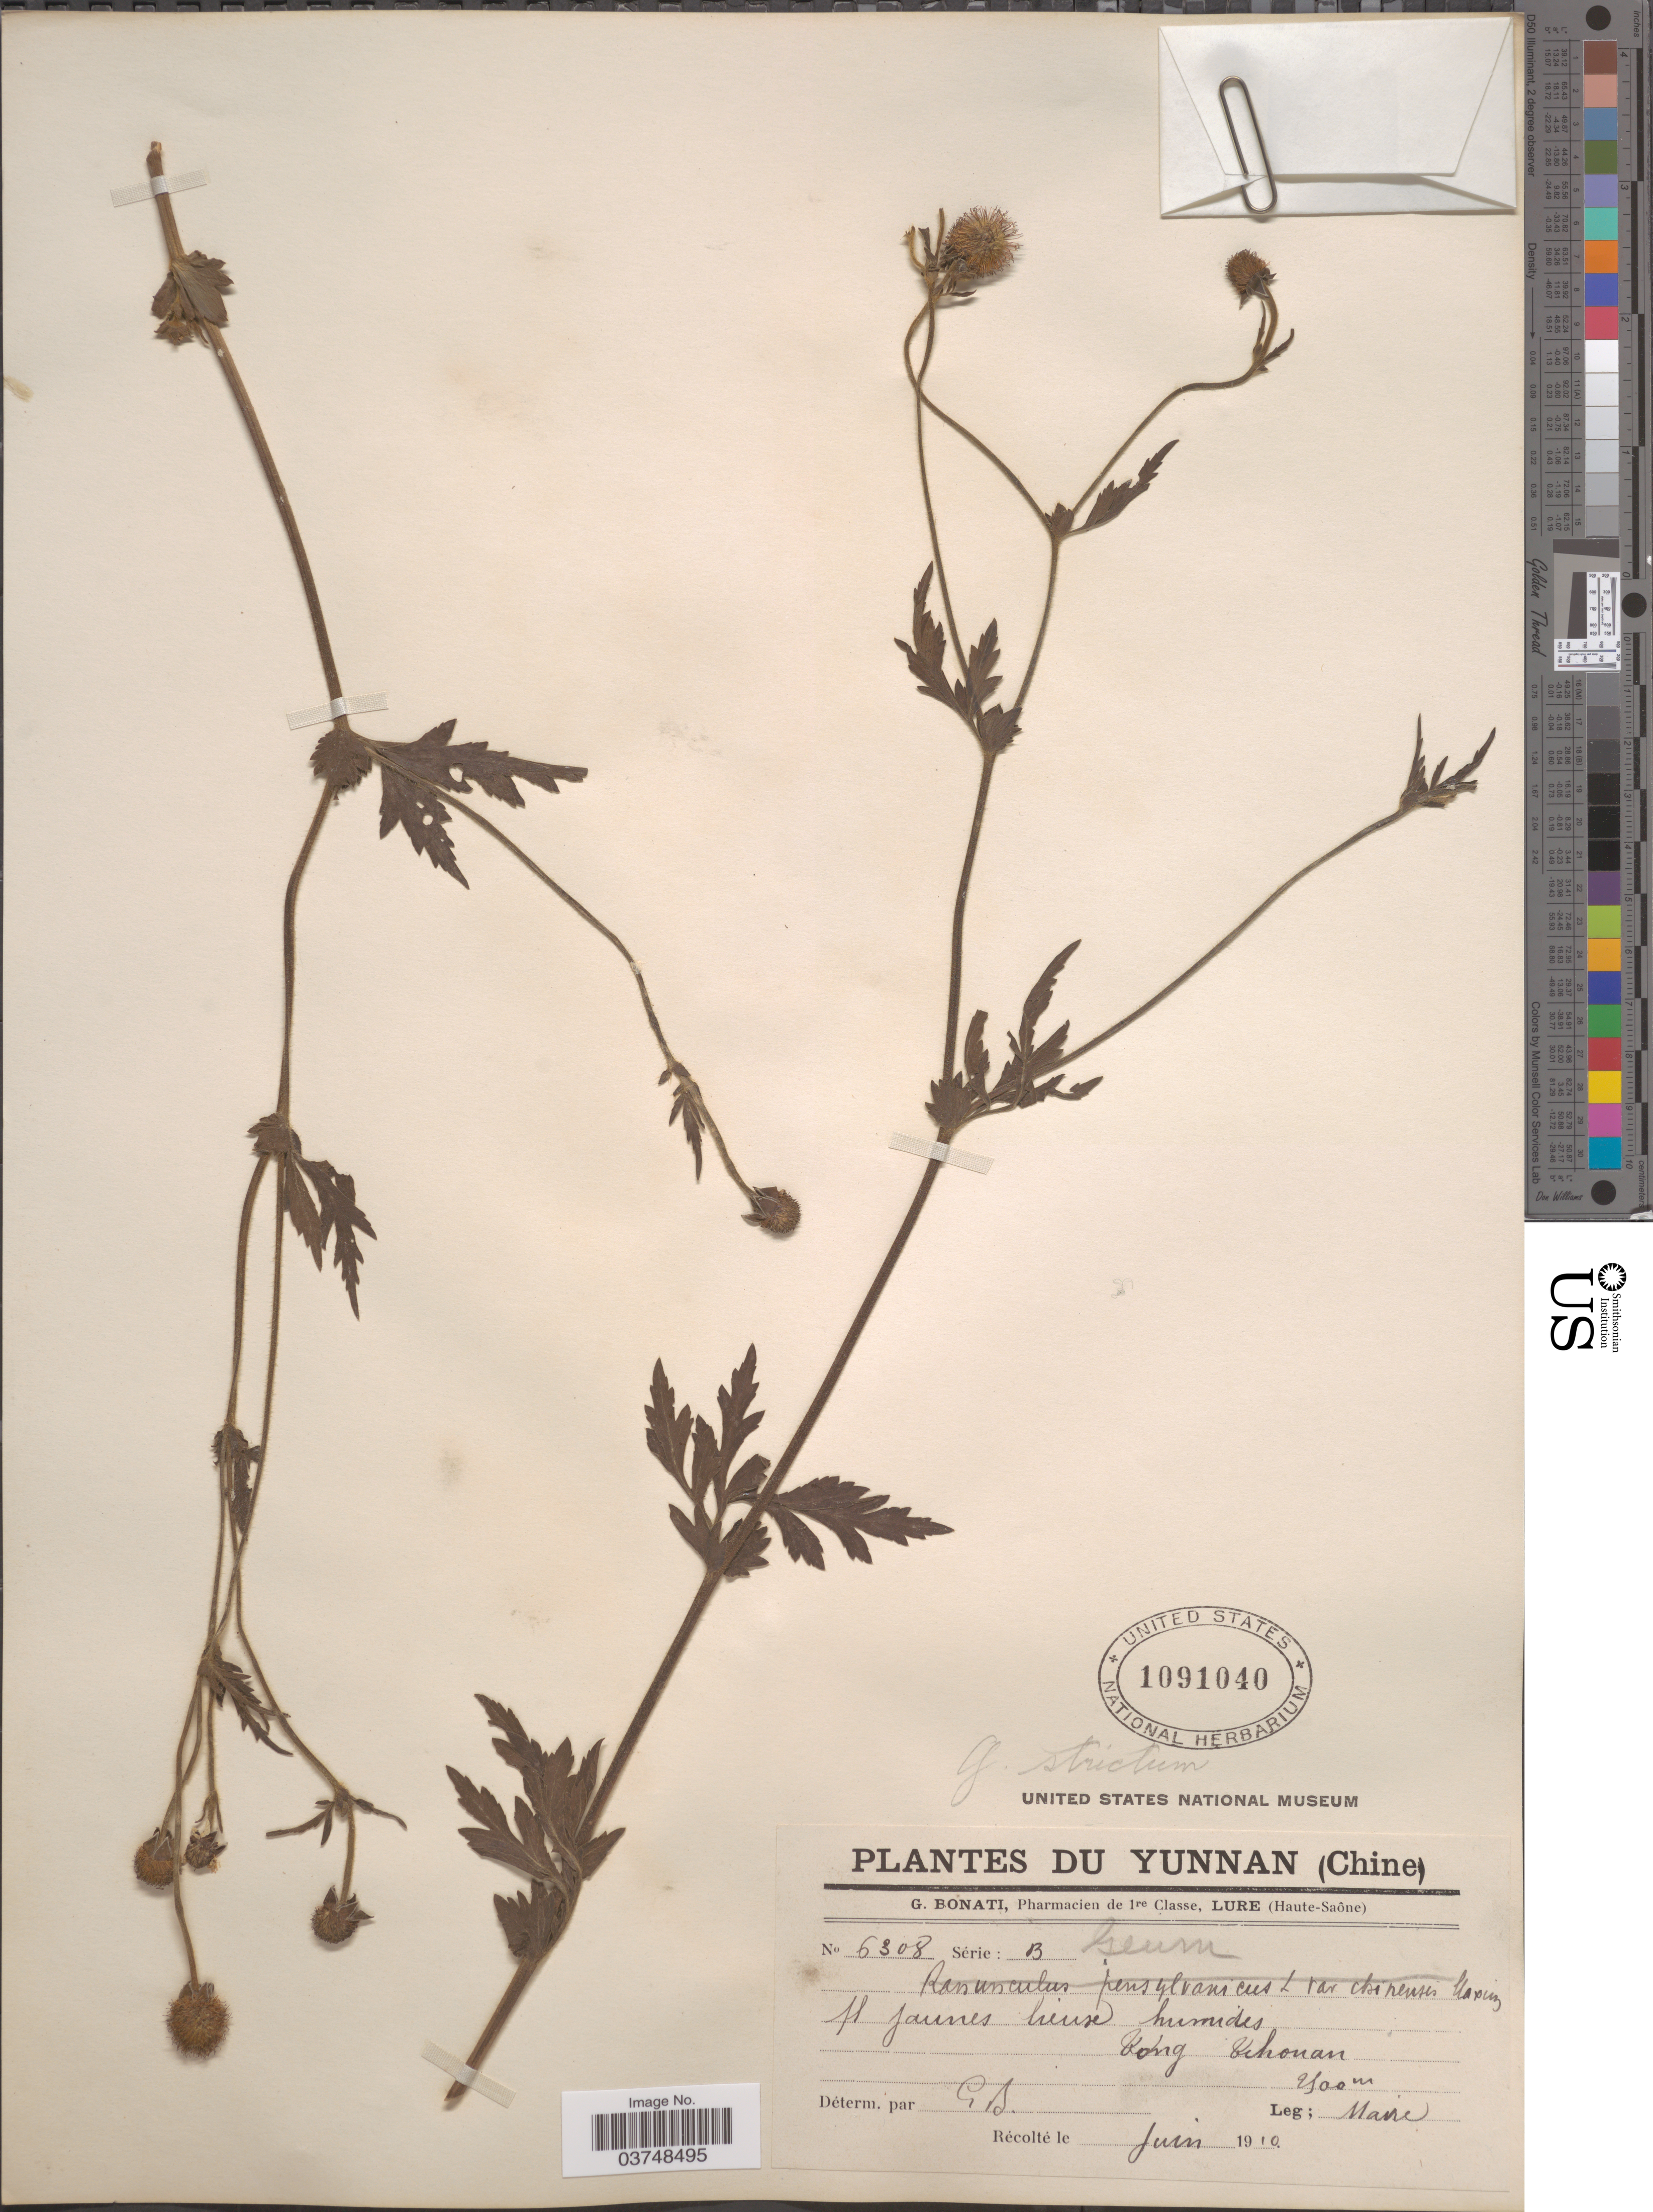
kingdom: Plantae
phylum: Tracheophyta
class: Magnoliopsida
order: Rosales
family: Rosaceae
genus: Geum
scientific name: Geum strictum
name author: Aiton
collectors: Maire, --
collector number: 6308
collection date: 1910-06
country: China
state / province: Yunnan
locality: Long tchouan. [interpreted]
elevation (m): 2500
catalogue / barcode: US 1091040